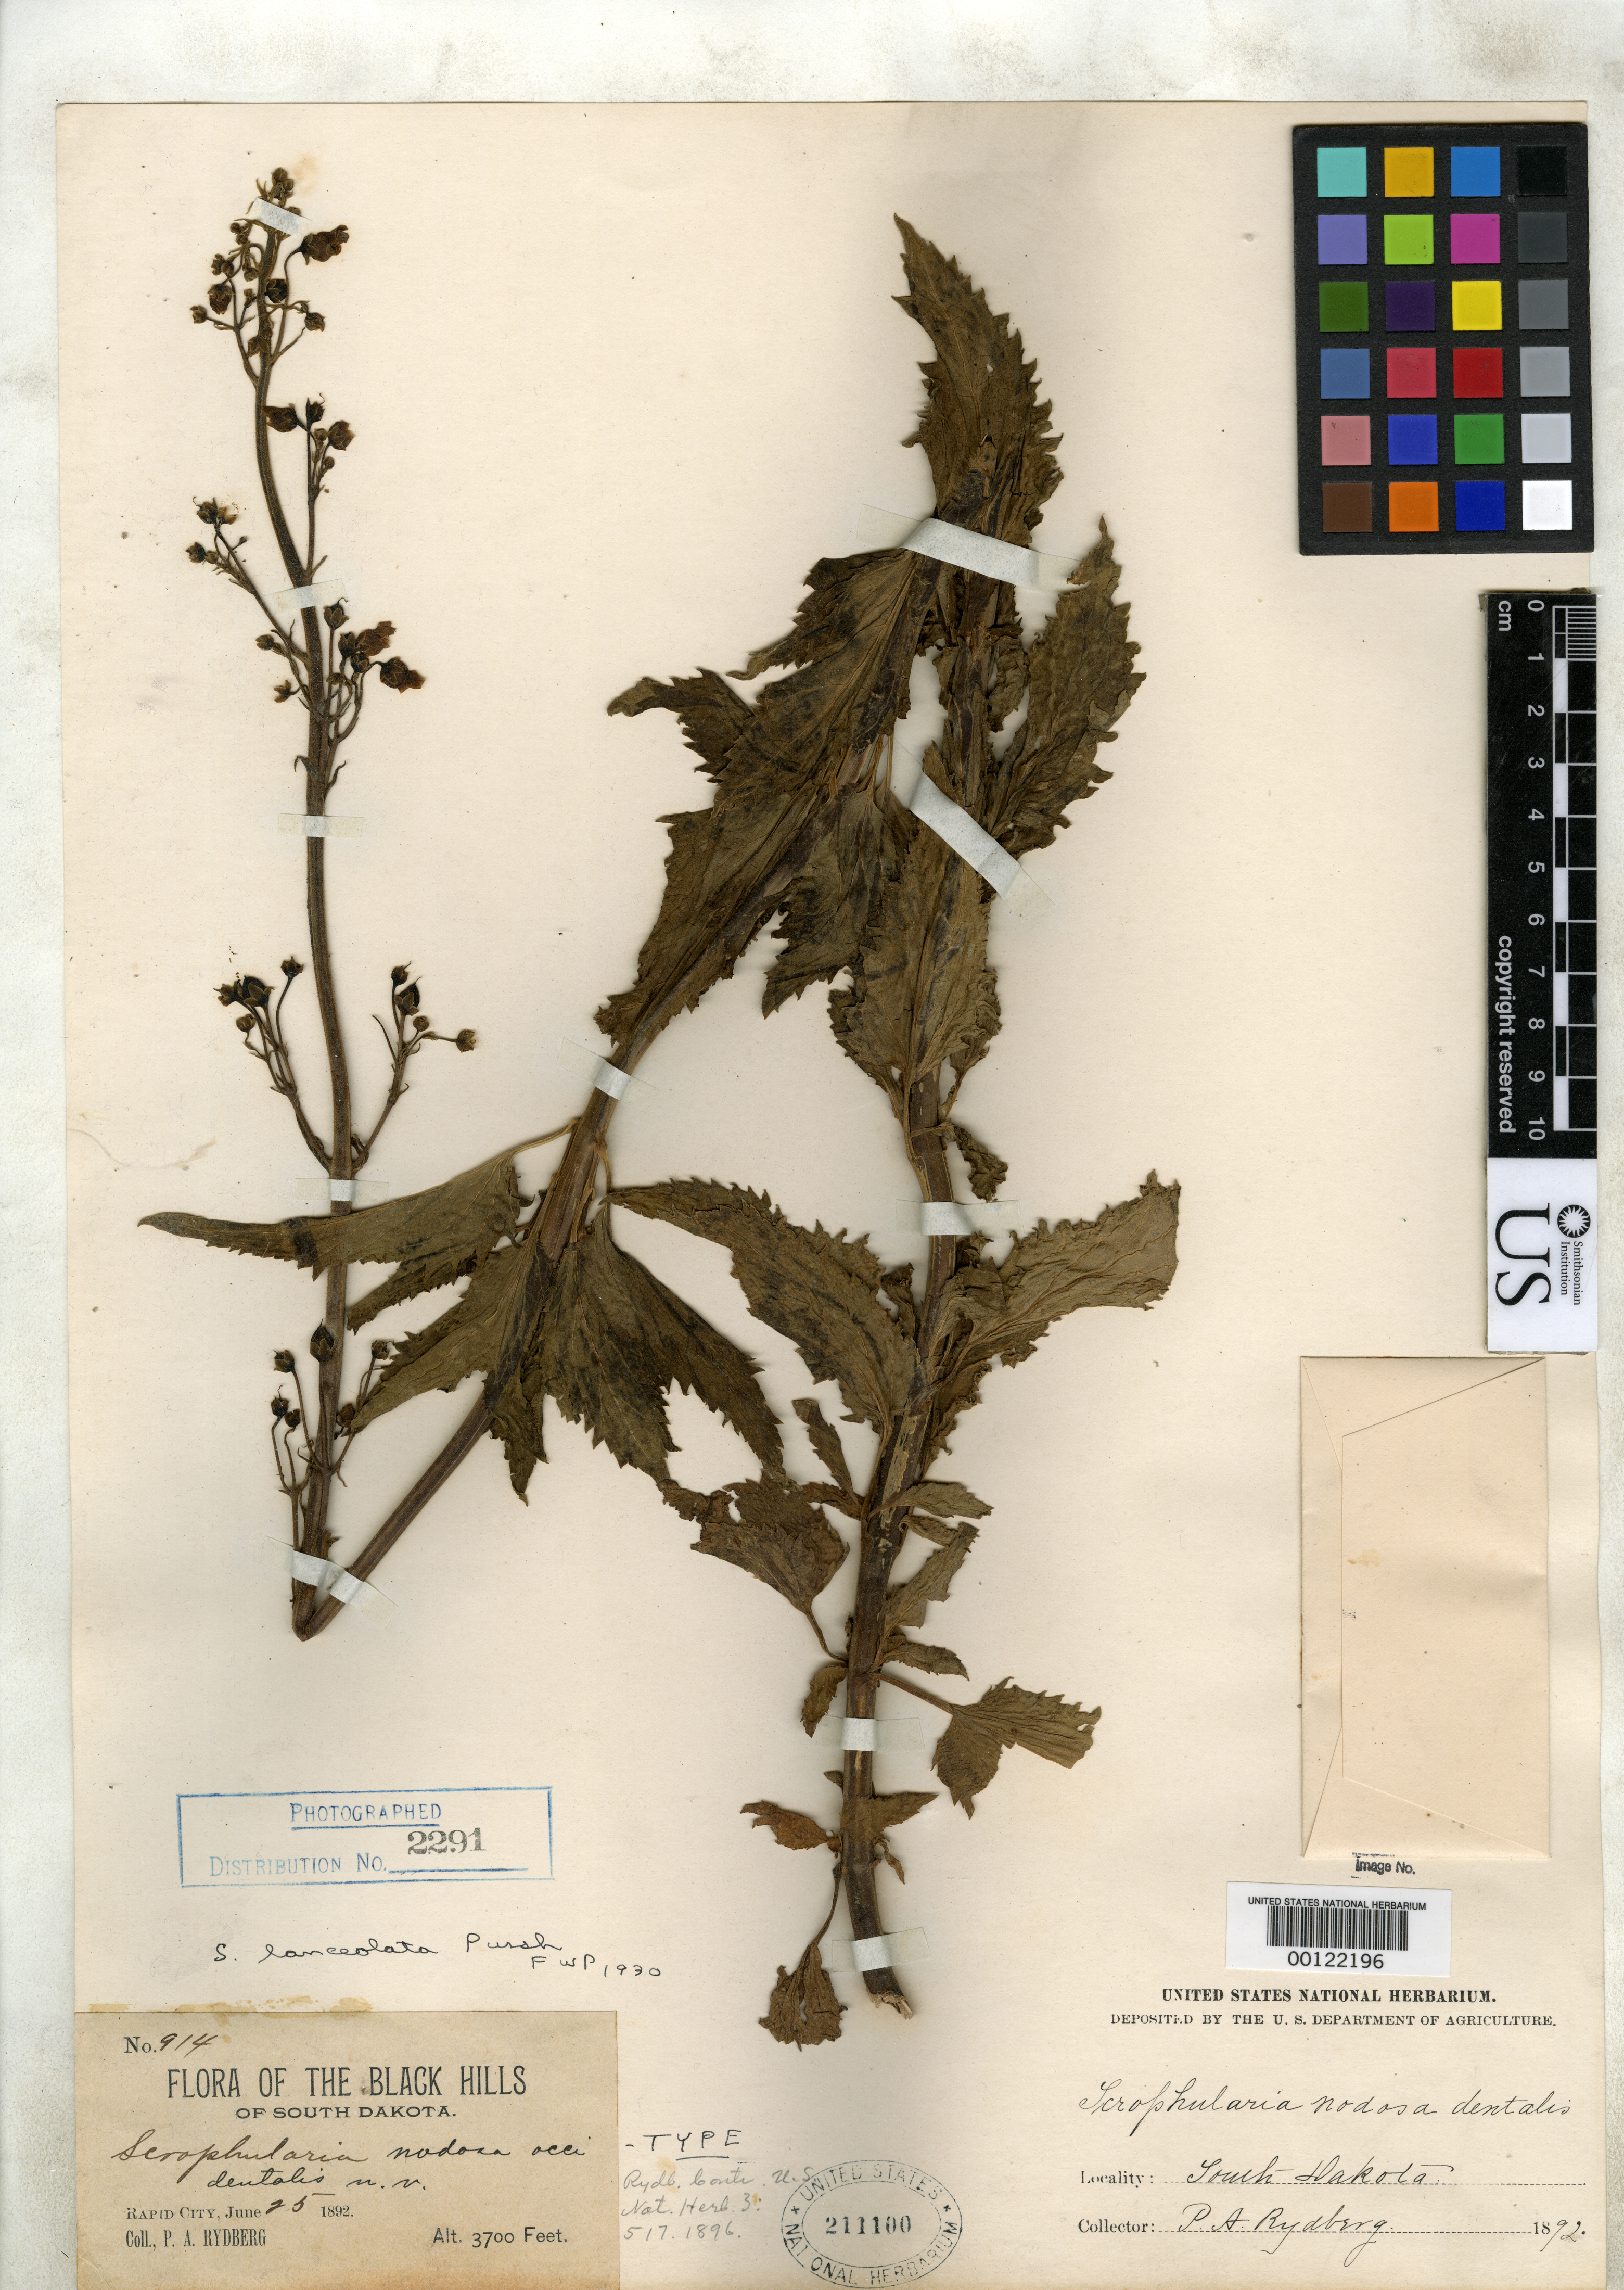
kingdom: Plantae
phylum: Tracheophyta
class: Magnoliopsida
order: Lamiales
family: Scrophulariaceae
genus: Scrophularia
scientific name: Scrophularia nodosa var. occidentalis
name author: Rydb.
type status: Holotype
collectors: P. A. Rydberg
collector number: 914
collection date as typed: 25 Jun 1892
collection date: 1892-06-25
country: United States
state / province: South Dakota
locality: Rapid City.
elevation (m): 1000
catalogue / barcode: US 211100